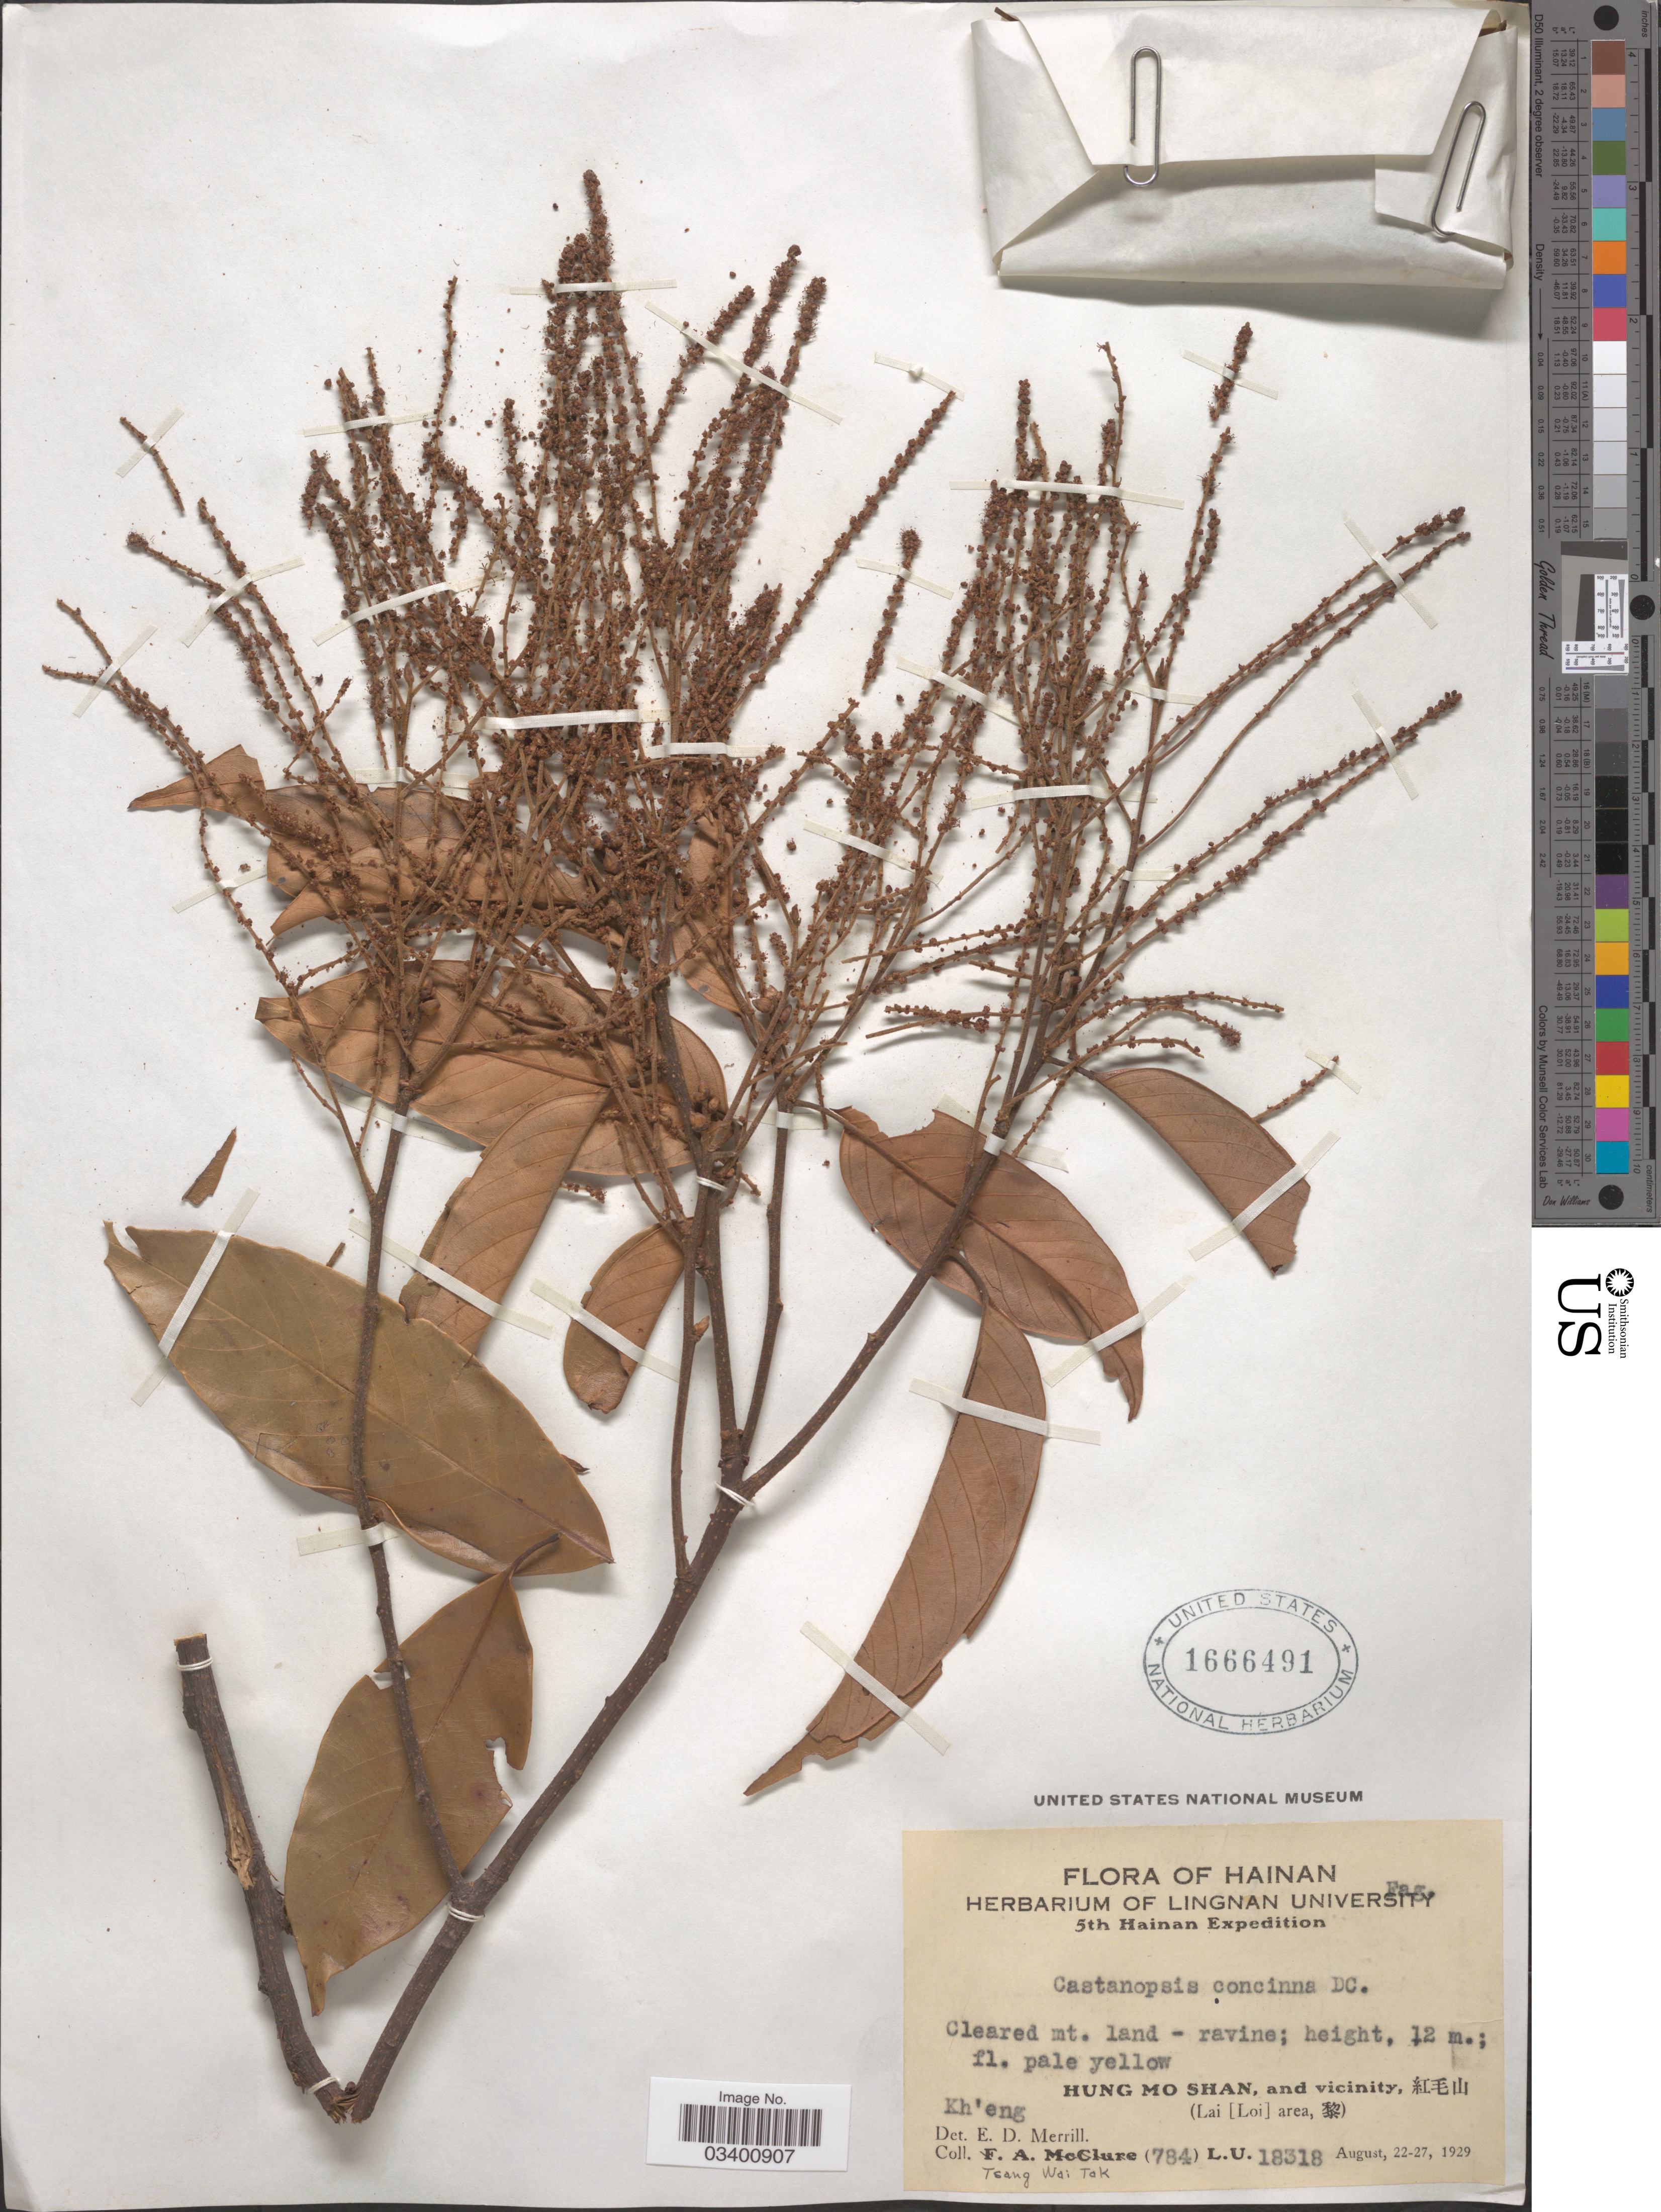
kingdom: Plantae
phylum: Tracheophyta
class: Magnoliopsida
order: Fagales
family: Fagaceae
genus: Castanopsis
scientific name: Castanopsis concinna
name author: (Champ. & Benth.) A. DC.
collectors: W. T. Tsang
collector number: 784LU18318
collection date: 1929-08-22/1929-08-27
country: China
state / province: Hainan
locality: Hung Mo Shan, and vicinity, (Lai [Loi] area, X) Kh'eng.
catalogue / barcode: US 1666491